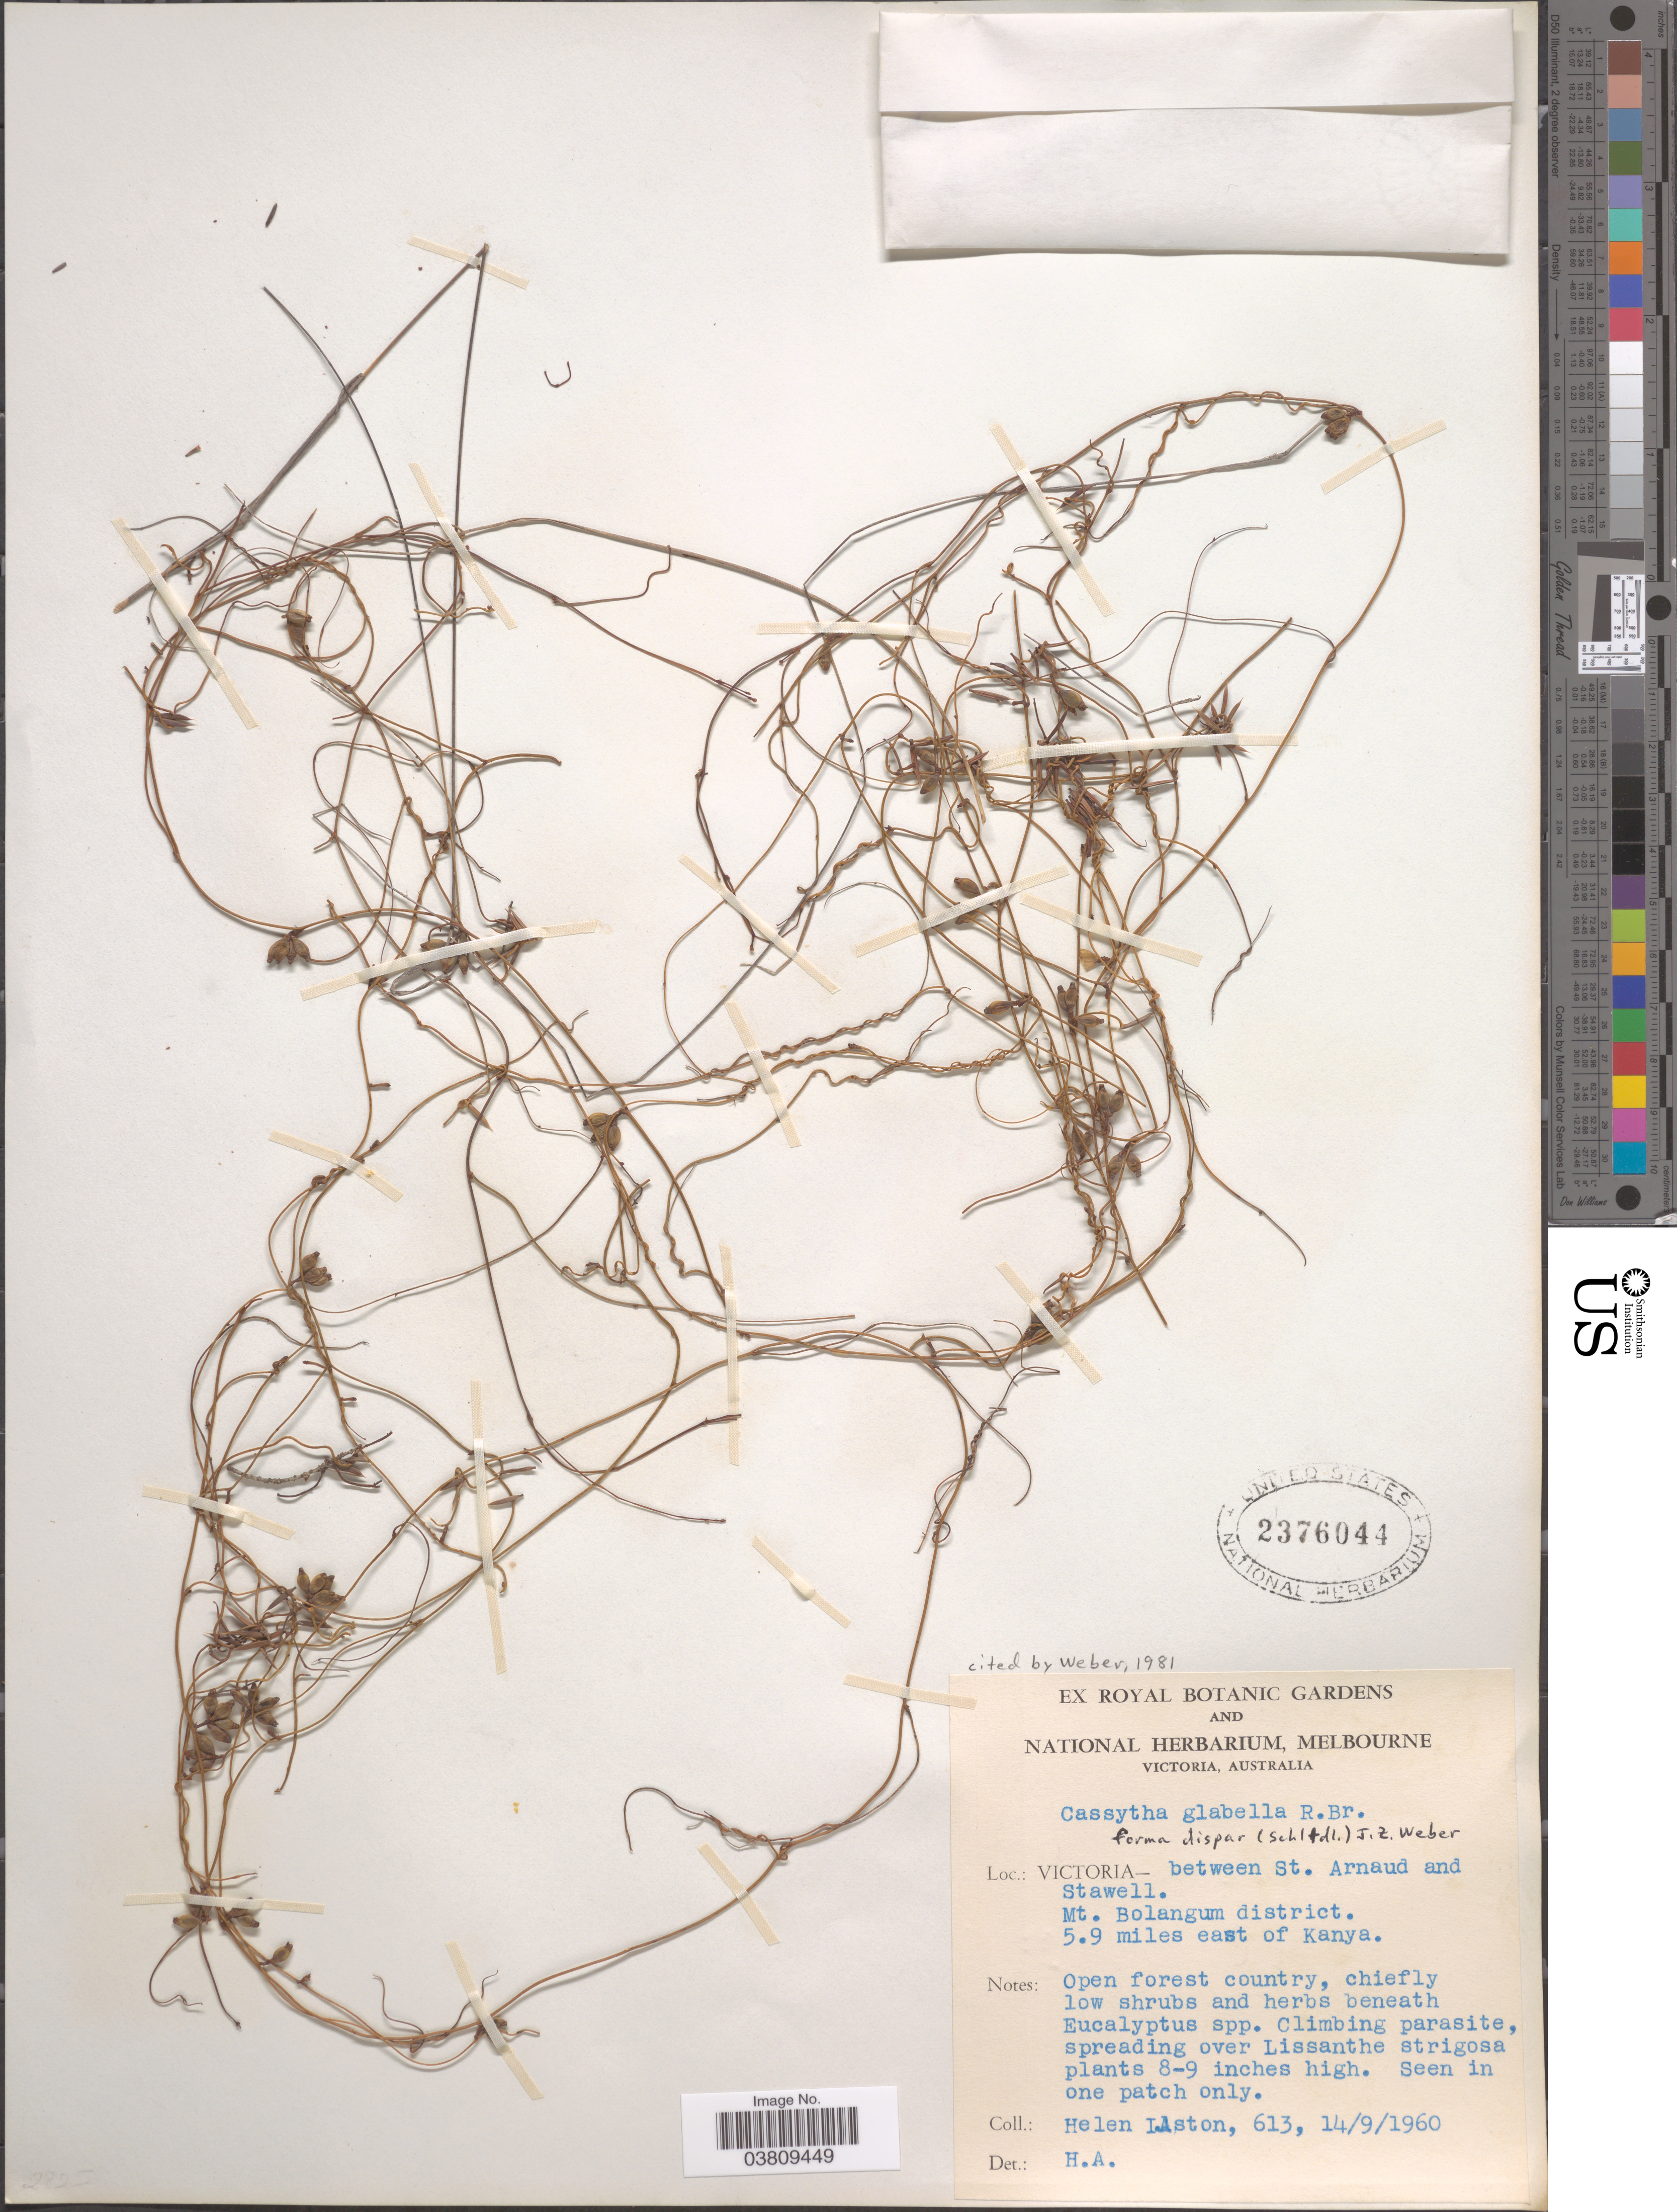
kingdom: Plantae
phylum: Tracheophyta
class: Magnoliopsida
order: Laurales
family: Lauraceae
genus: Cassytha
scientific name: Cassytha glabella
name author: R. Br.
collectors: H. I. Aston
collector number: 613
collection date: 1960-09-14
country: Australia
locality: Victoria - between St. Arnaud and Stawell. Mt. Bolangum district. 5.9 miles east of Kanya.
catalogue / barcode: US 2376044